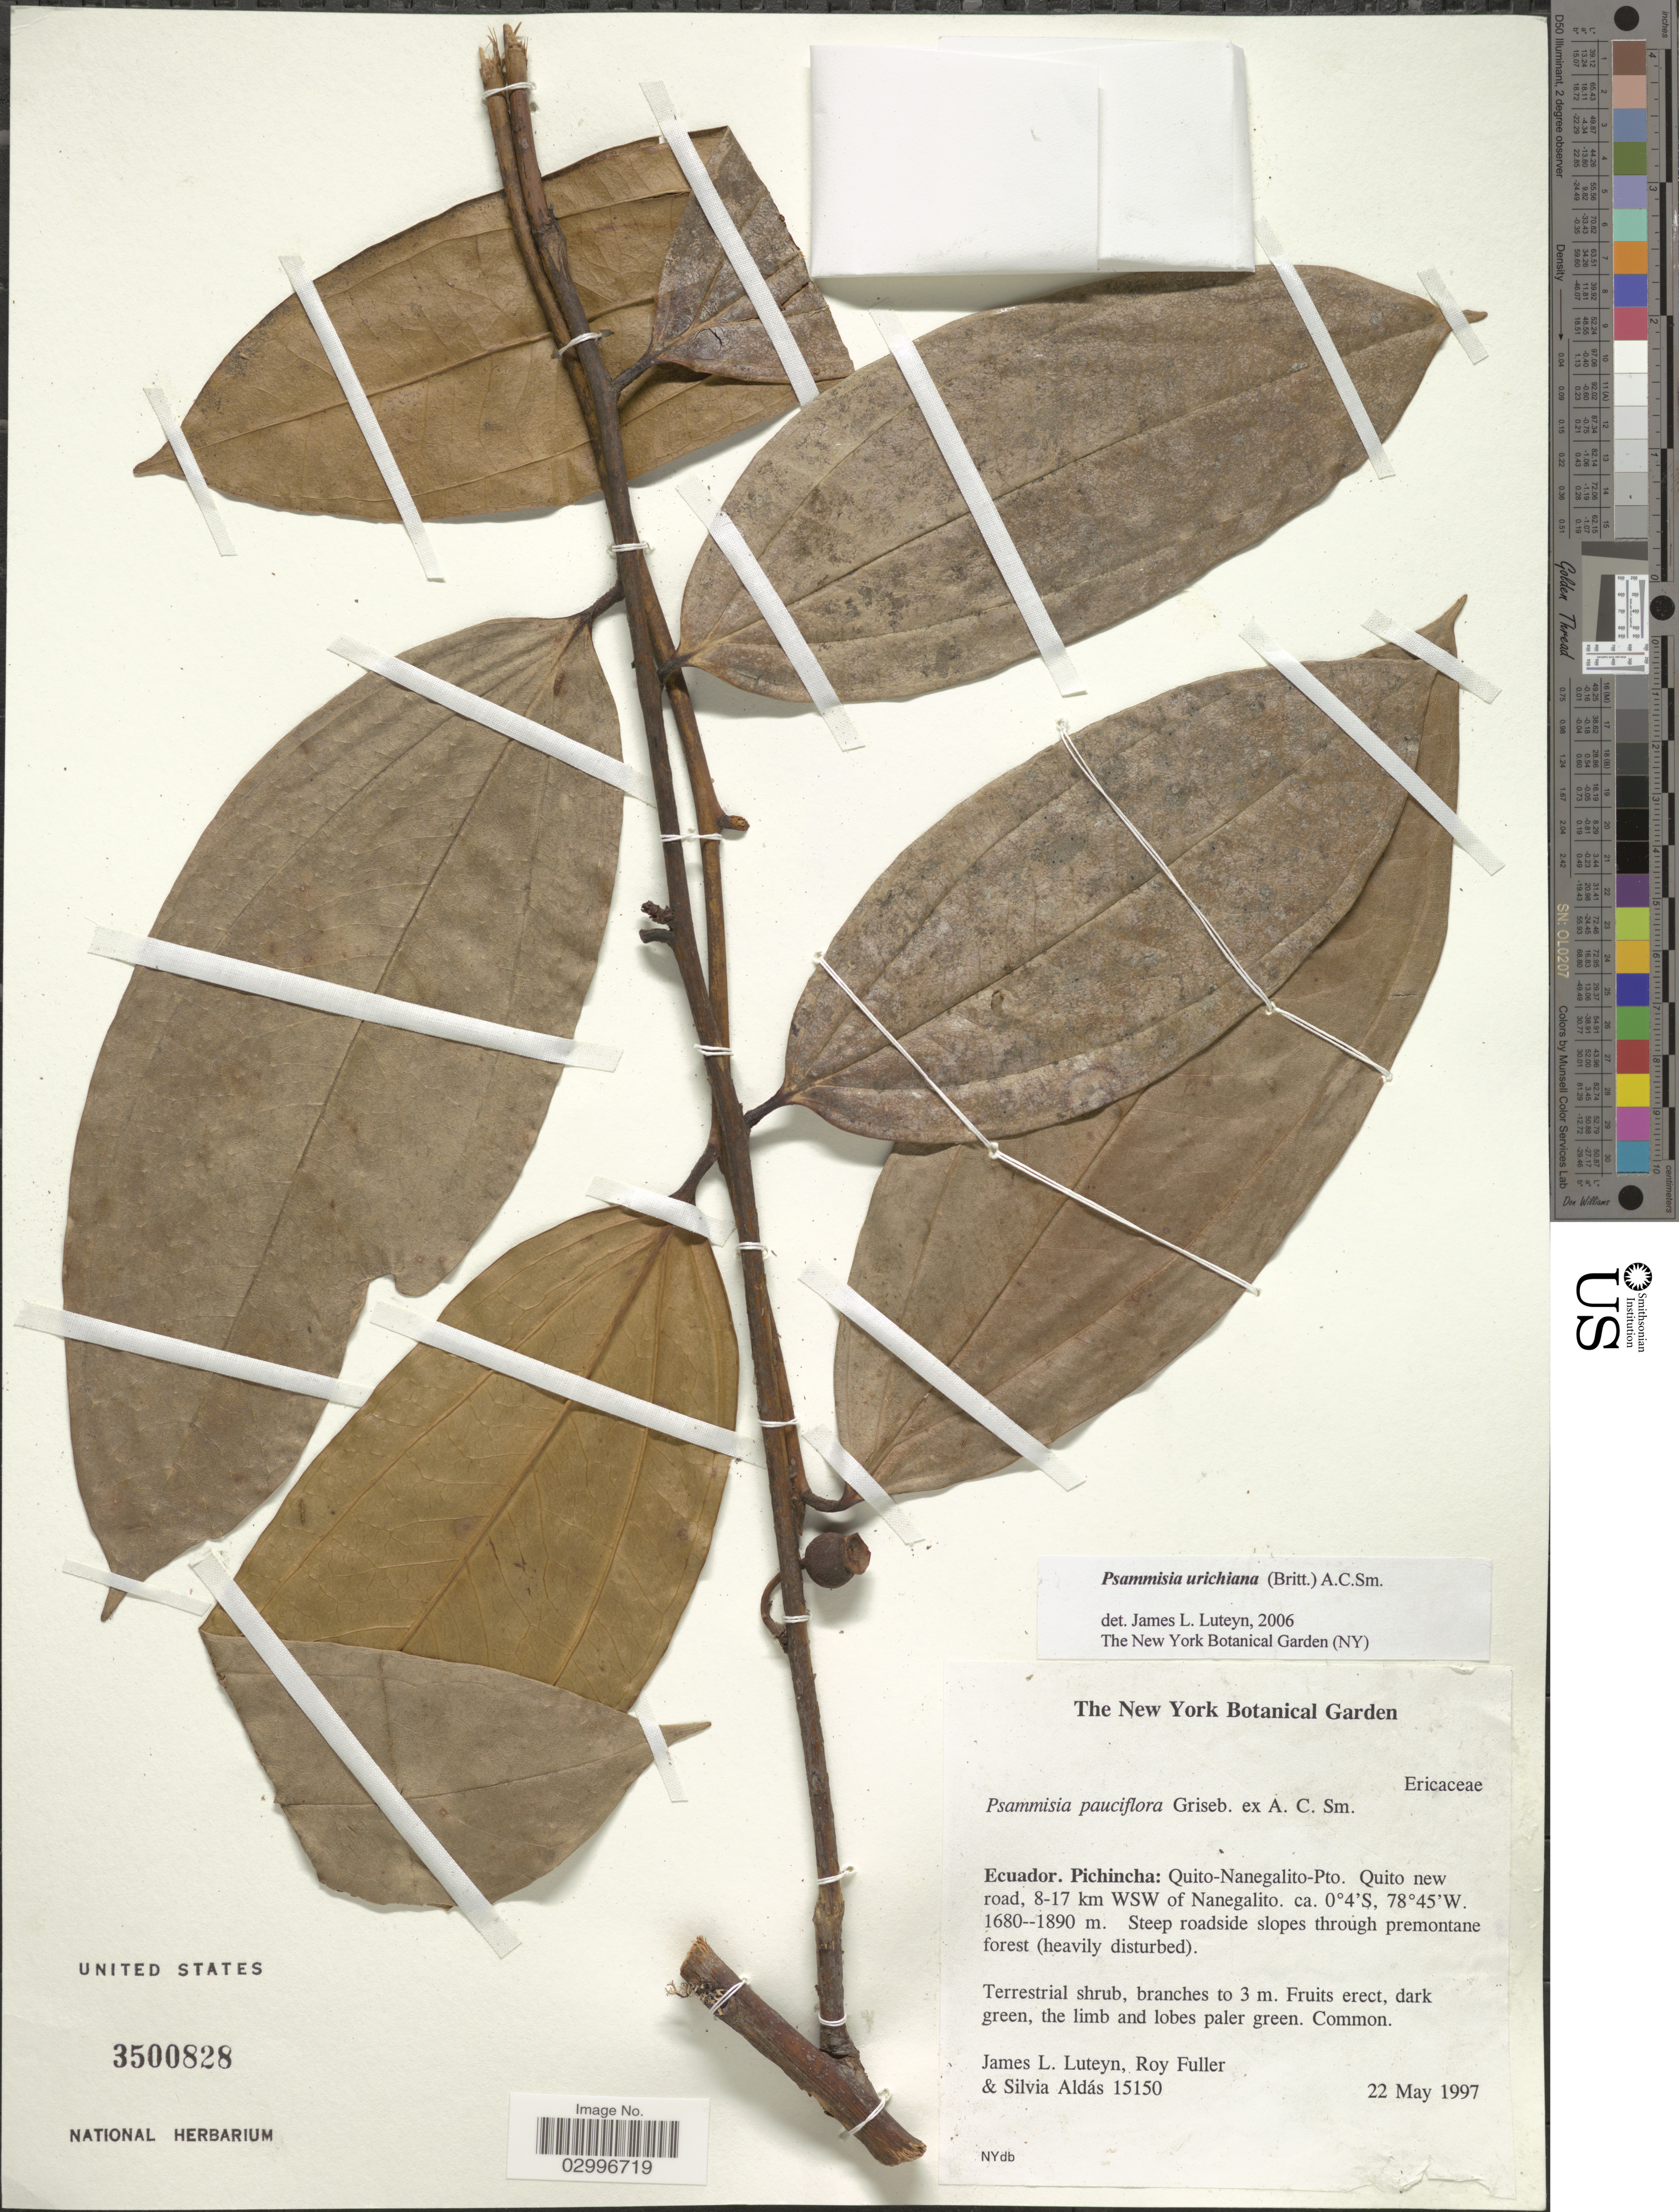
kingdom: Plantae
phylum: Tracheophyta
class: Magnoliopsida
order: Ericales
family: Ericaceae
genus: Psammisia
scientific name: Psammisia urichiana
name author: (Britton) A.C. Sm.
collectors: J. Luteyn, R. Fuller & S. Aldás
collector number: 15150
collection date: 1997-05-22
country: Ecuador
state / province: Pichincha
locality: Quito-Nanegalito-Pto. Quito new road, 8-17 km WSW of Nanegalito.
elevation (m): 1680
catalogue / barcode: US 3500828